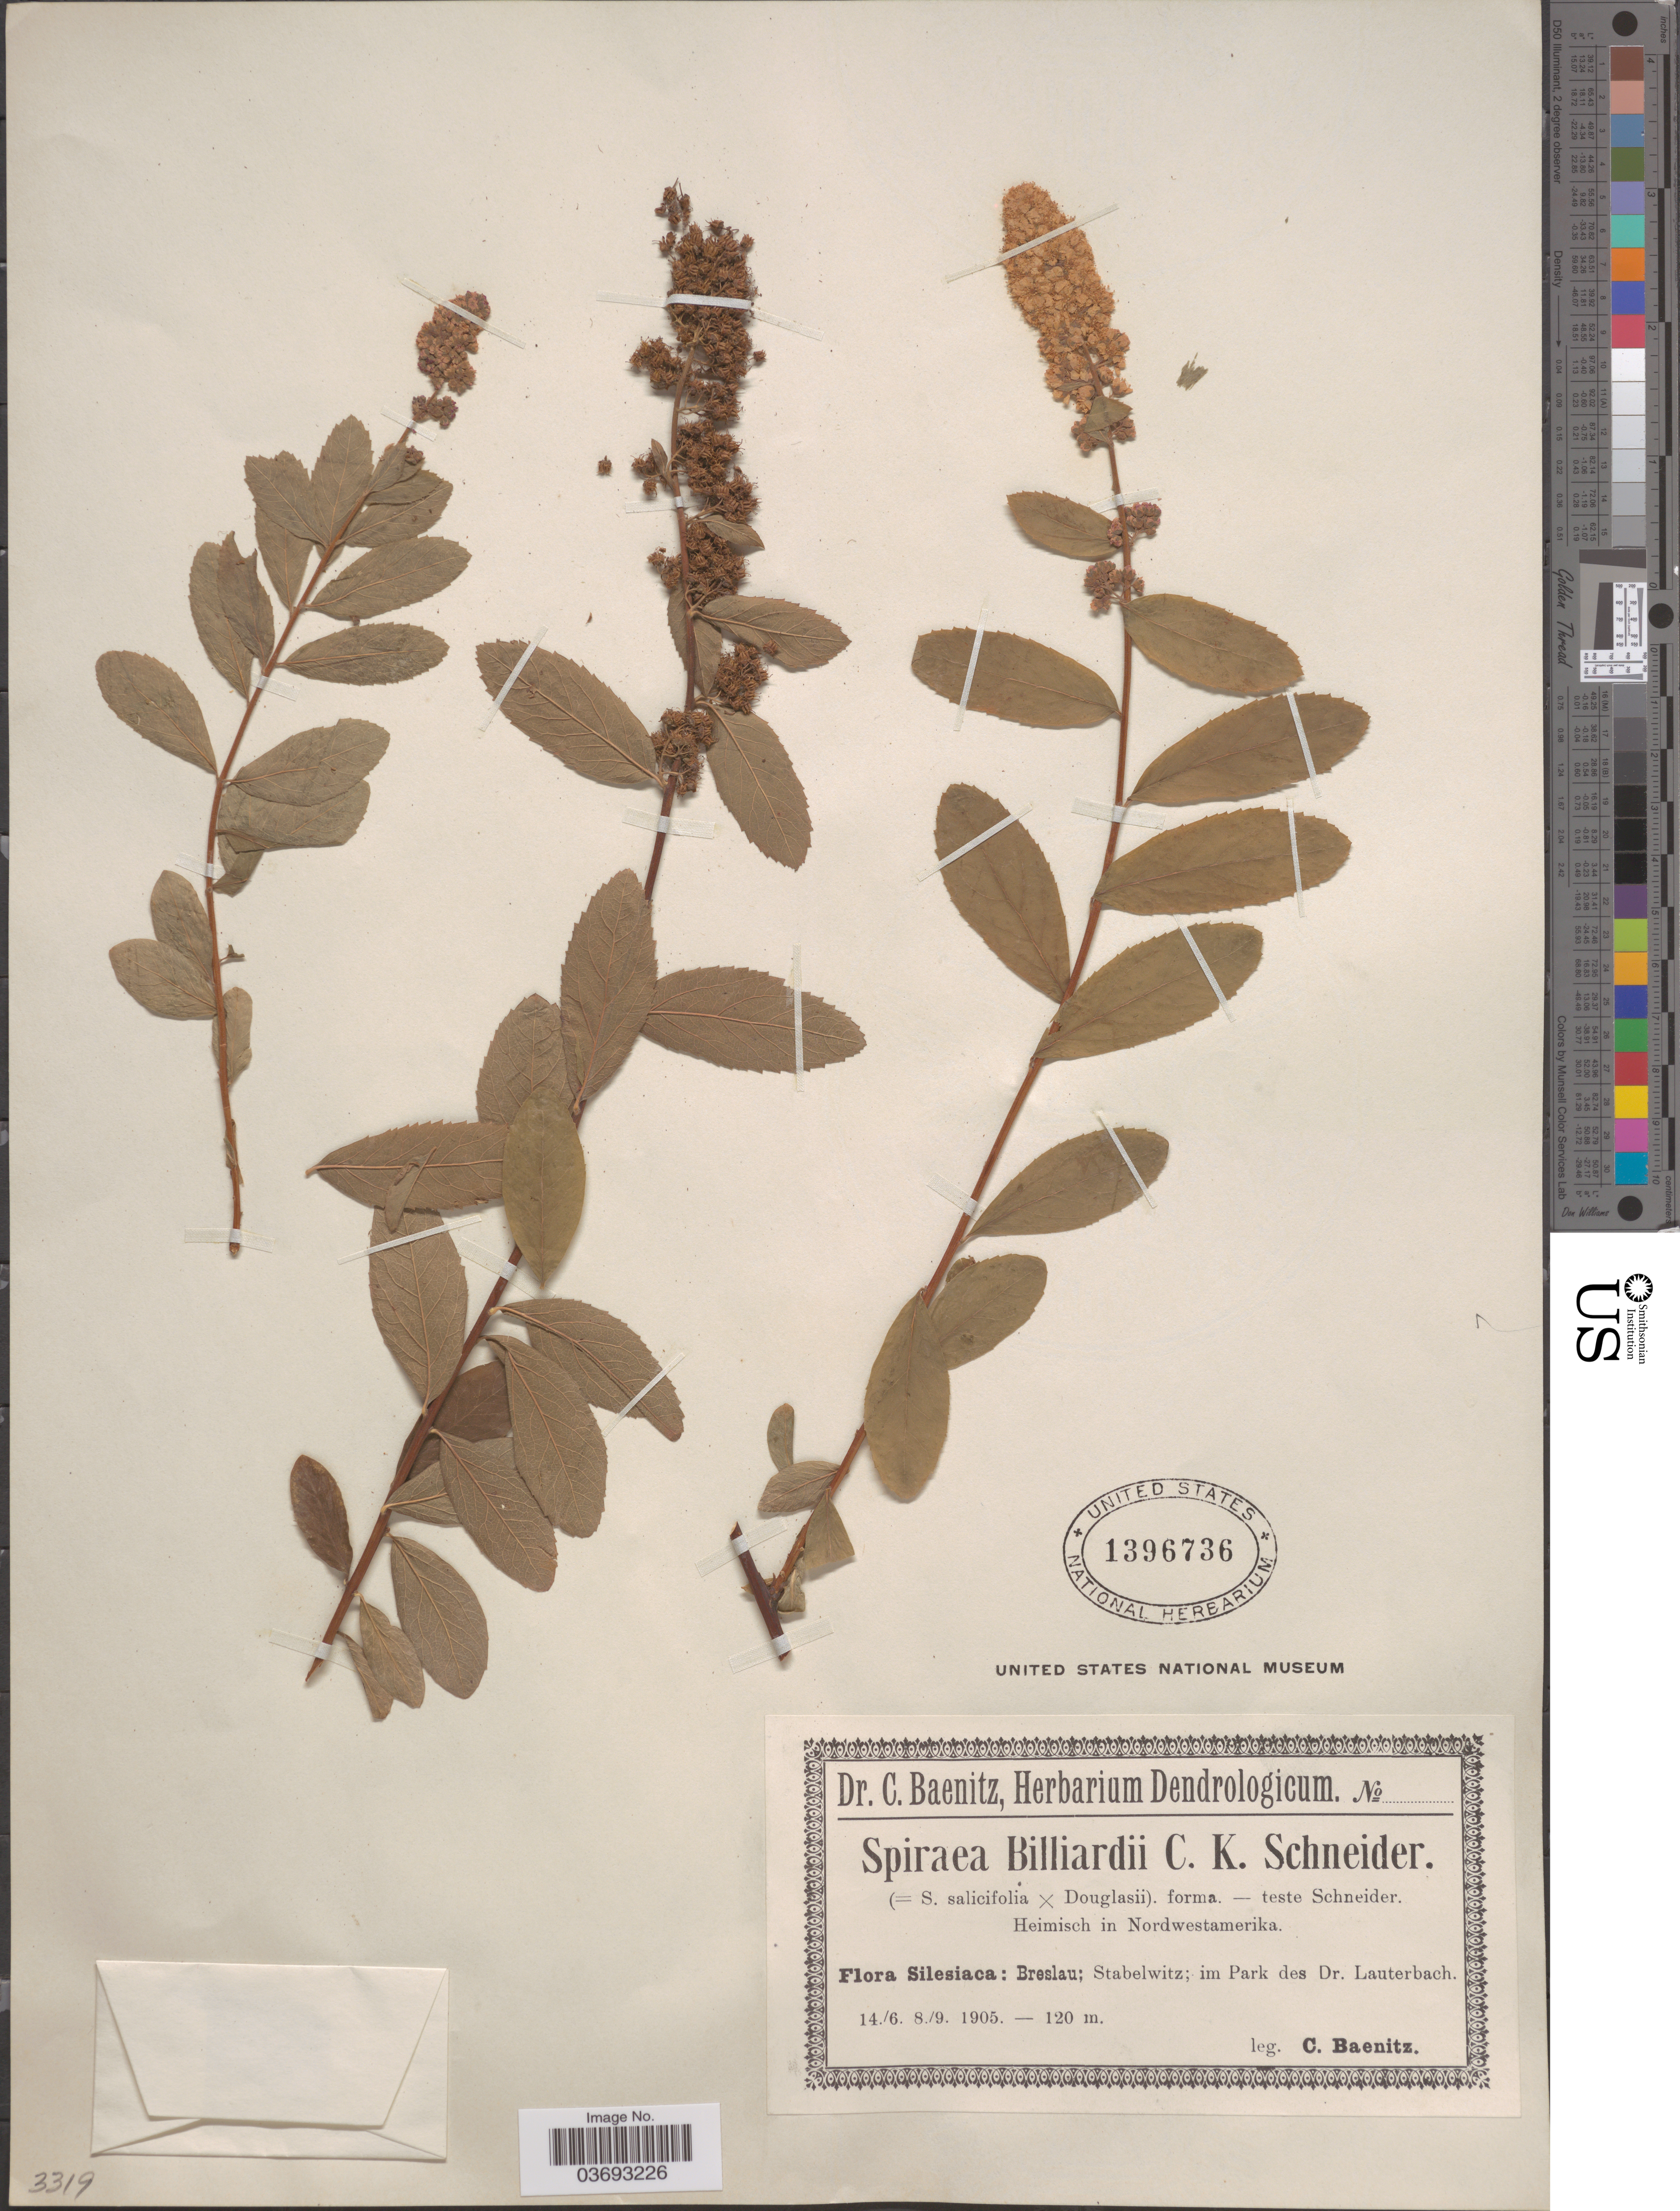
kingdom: Plantae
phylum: Tracheophyta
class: Magnoliopsida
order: Rosales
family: Rosaceae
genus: Spiraea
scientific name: Spiraea billiardii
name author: hort. ex K. Koch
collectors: C. G. Baenitz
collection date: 1905-06-14/1905-09-08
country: Poland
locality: Silesiaca: Breslau; Stabelwitz; im Park des Dr. Lauterbach.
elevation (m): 120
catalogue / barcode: US 1396736